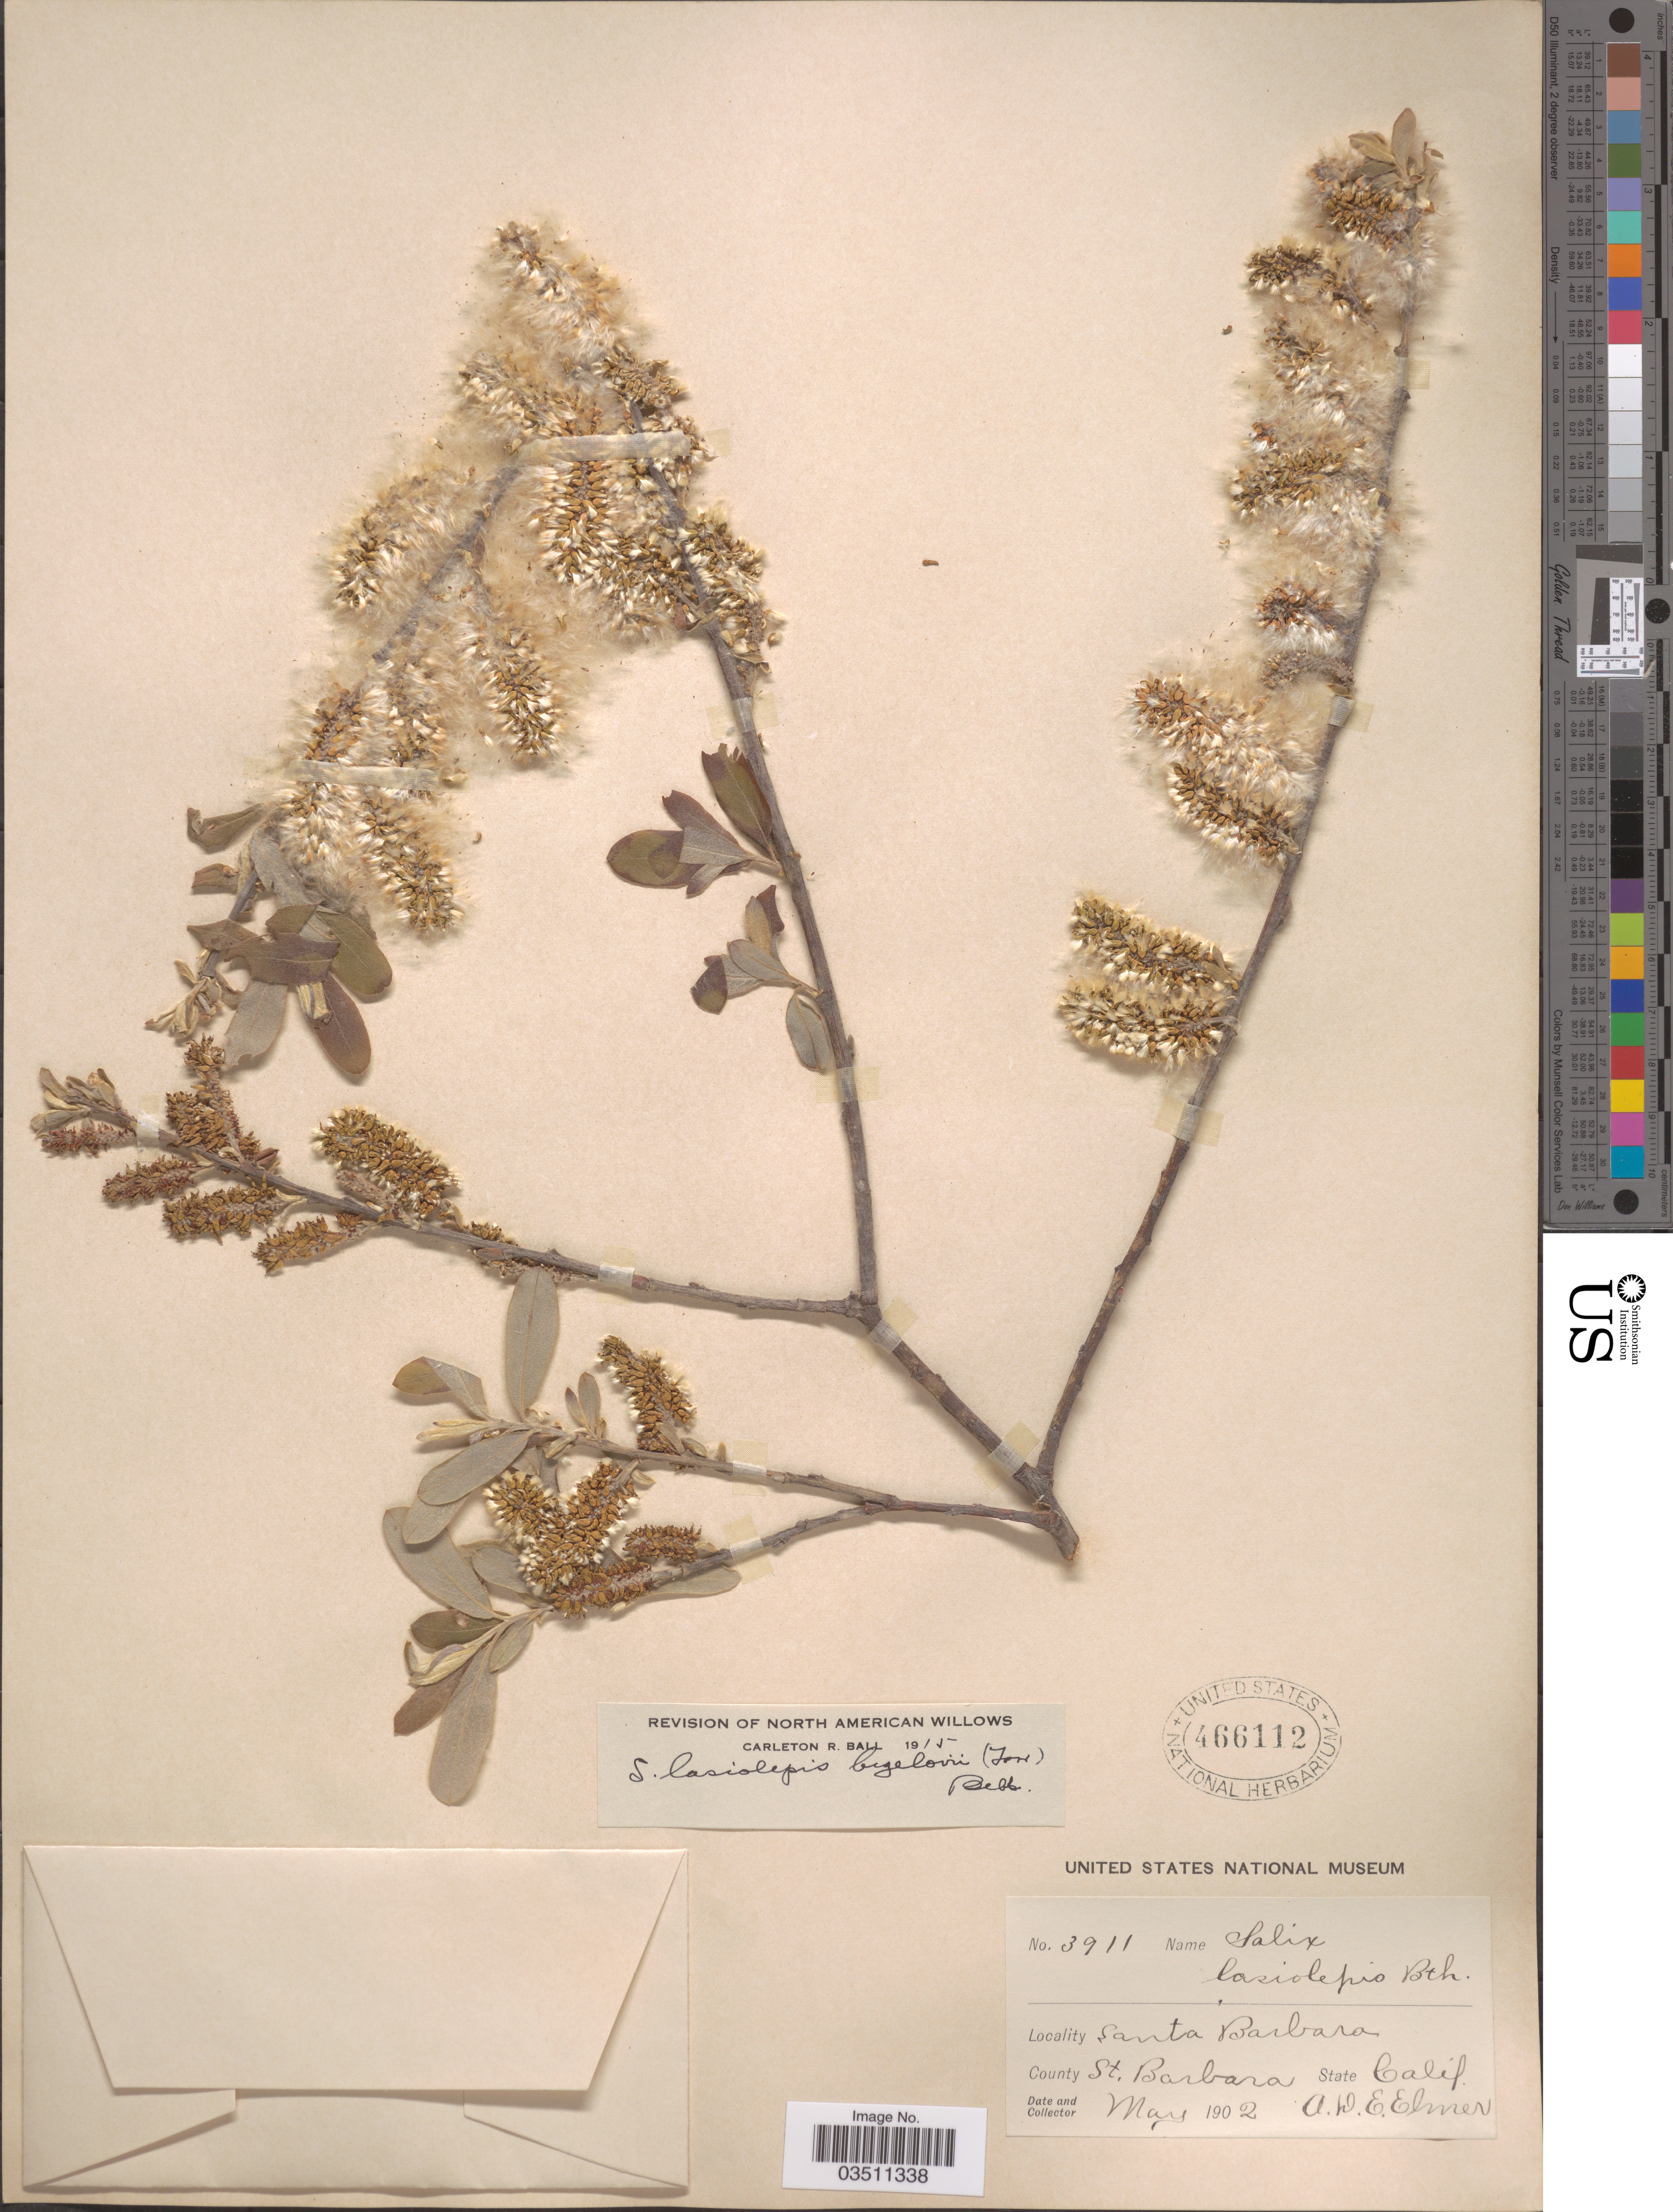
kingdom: Plantae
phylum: Tracheophyta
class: Magnoliopsida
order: Malpighiales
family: Salicaceae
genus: Salix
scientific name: Salix lasiolepis var. bigelovii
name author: Benth.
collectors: A. D. E. Elmer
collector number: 3911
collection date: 1902-05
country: United States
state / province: California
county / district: Santa Barbara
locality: Santa Barbara. County St. Barbara.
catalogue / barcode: US 466112